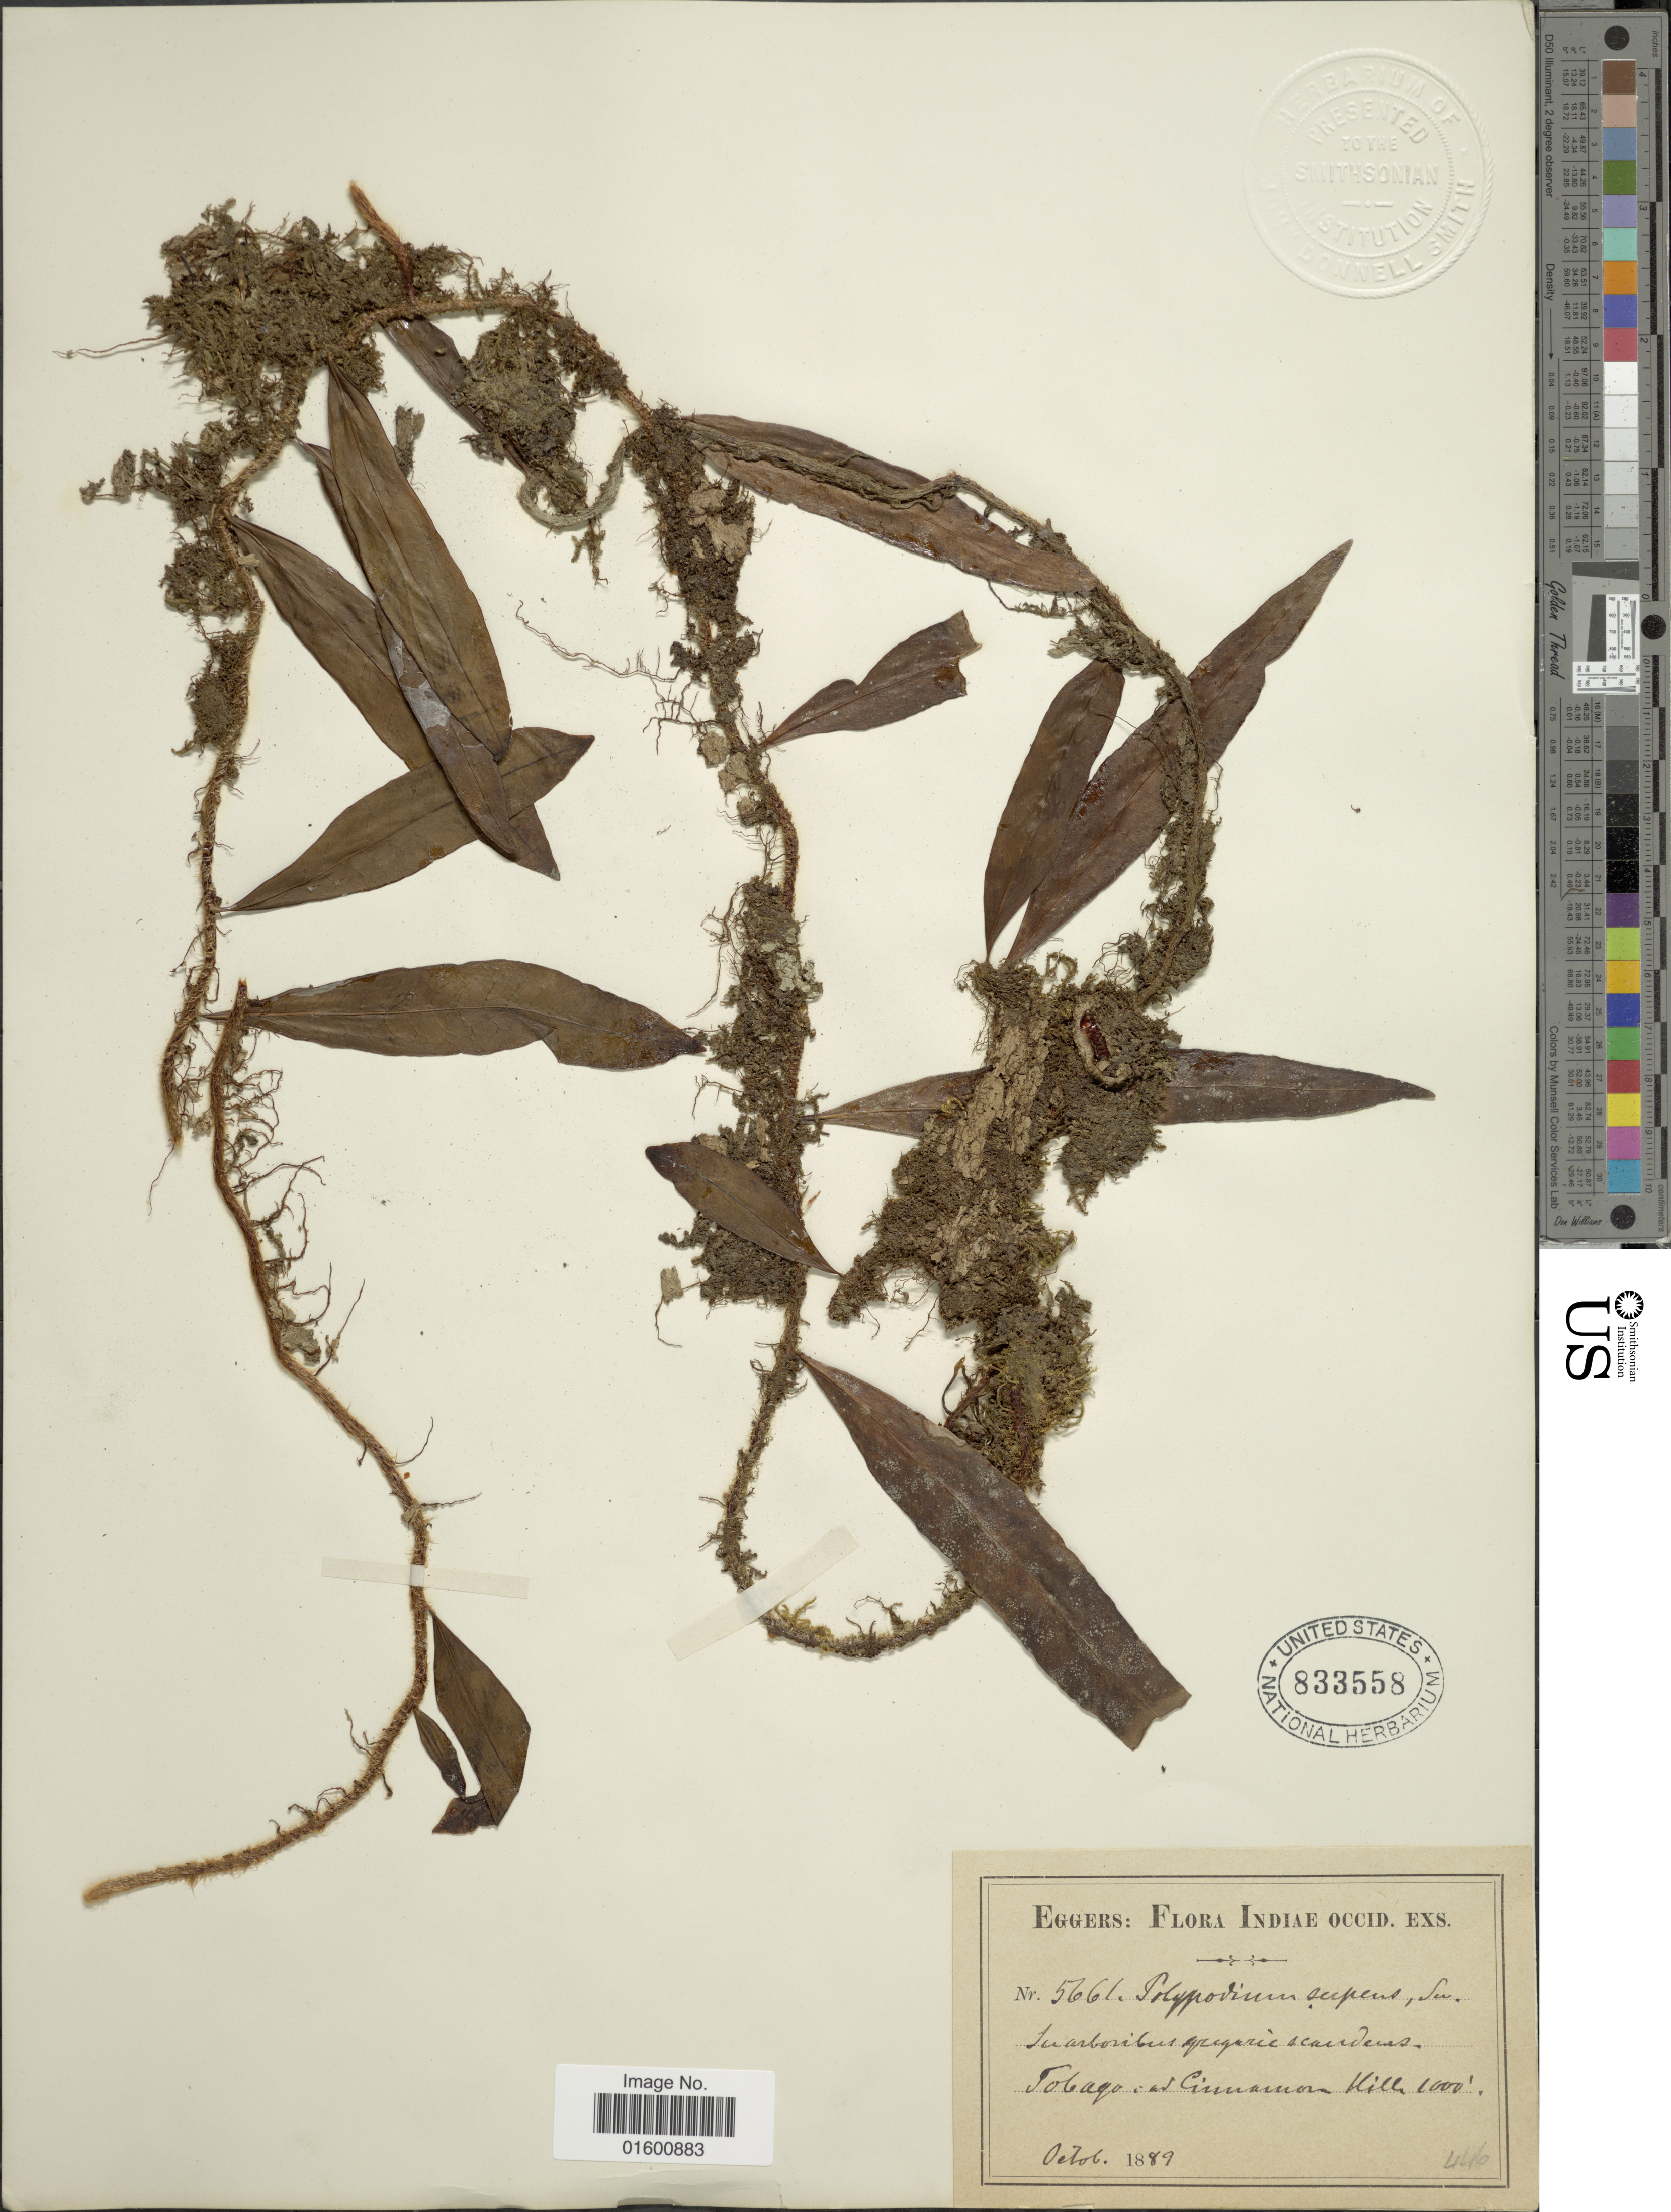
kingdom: Plantae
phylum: Tracheophyta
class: Polypodiopsida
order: Polypodiales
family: Polypodiaceae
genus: Microgramma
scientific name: Microgramma lycopodioides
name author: (L.) Copel.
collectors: -. Eggers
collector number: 5661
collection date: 1889-10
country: Trinidad and Tobago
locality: Iuarboribus qreguri acudens, Tobago ed Cinnamon Hill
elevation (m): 305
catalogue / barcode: US 833558